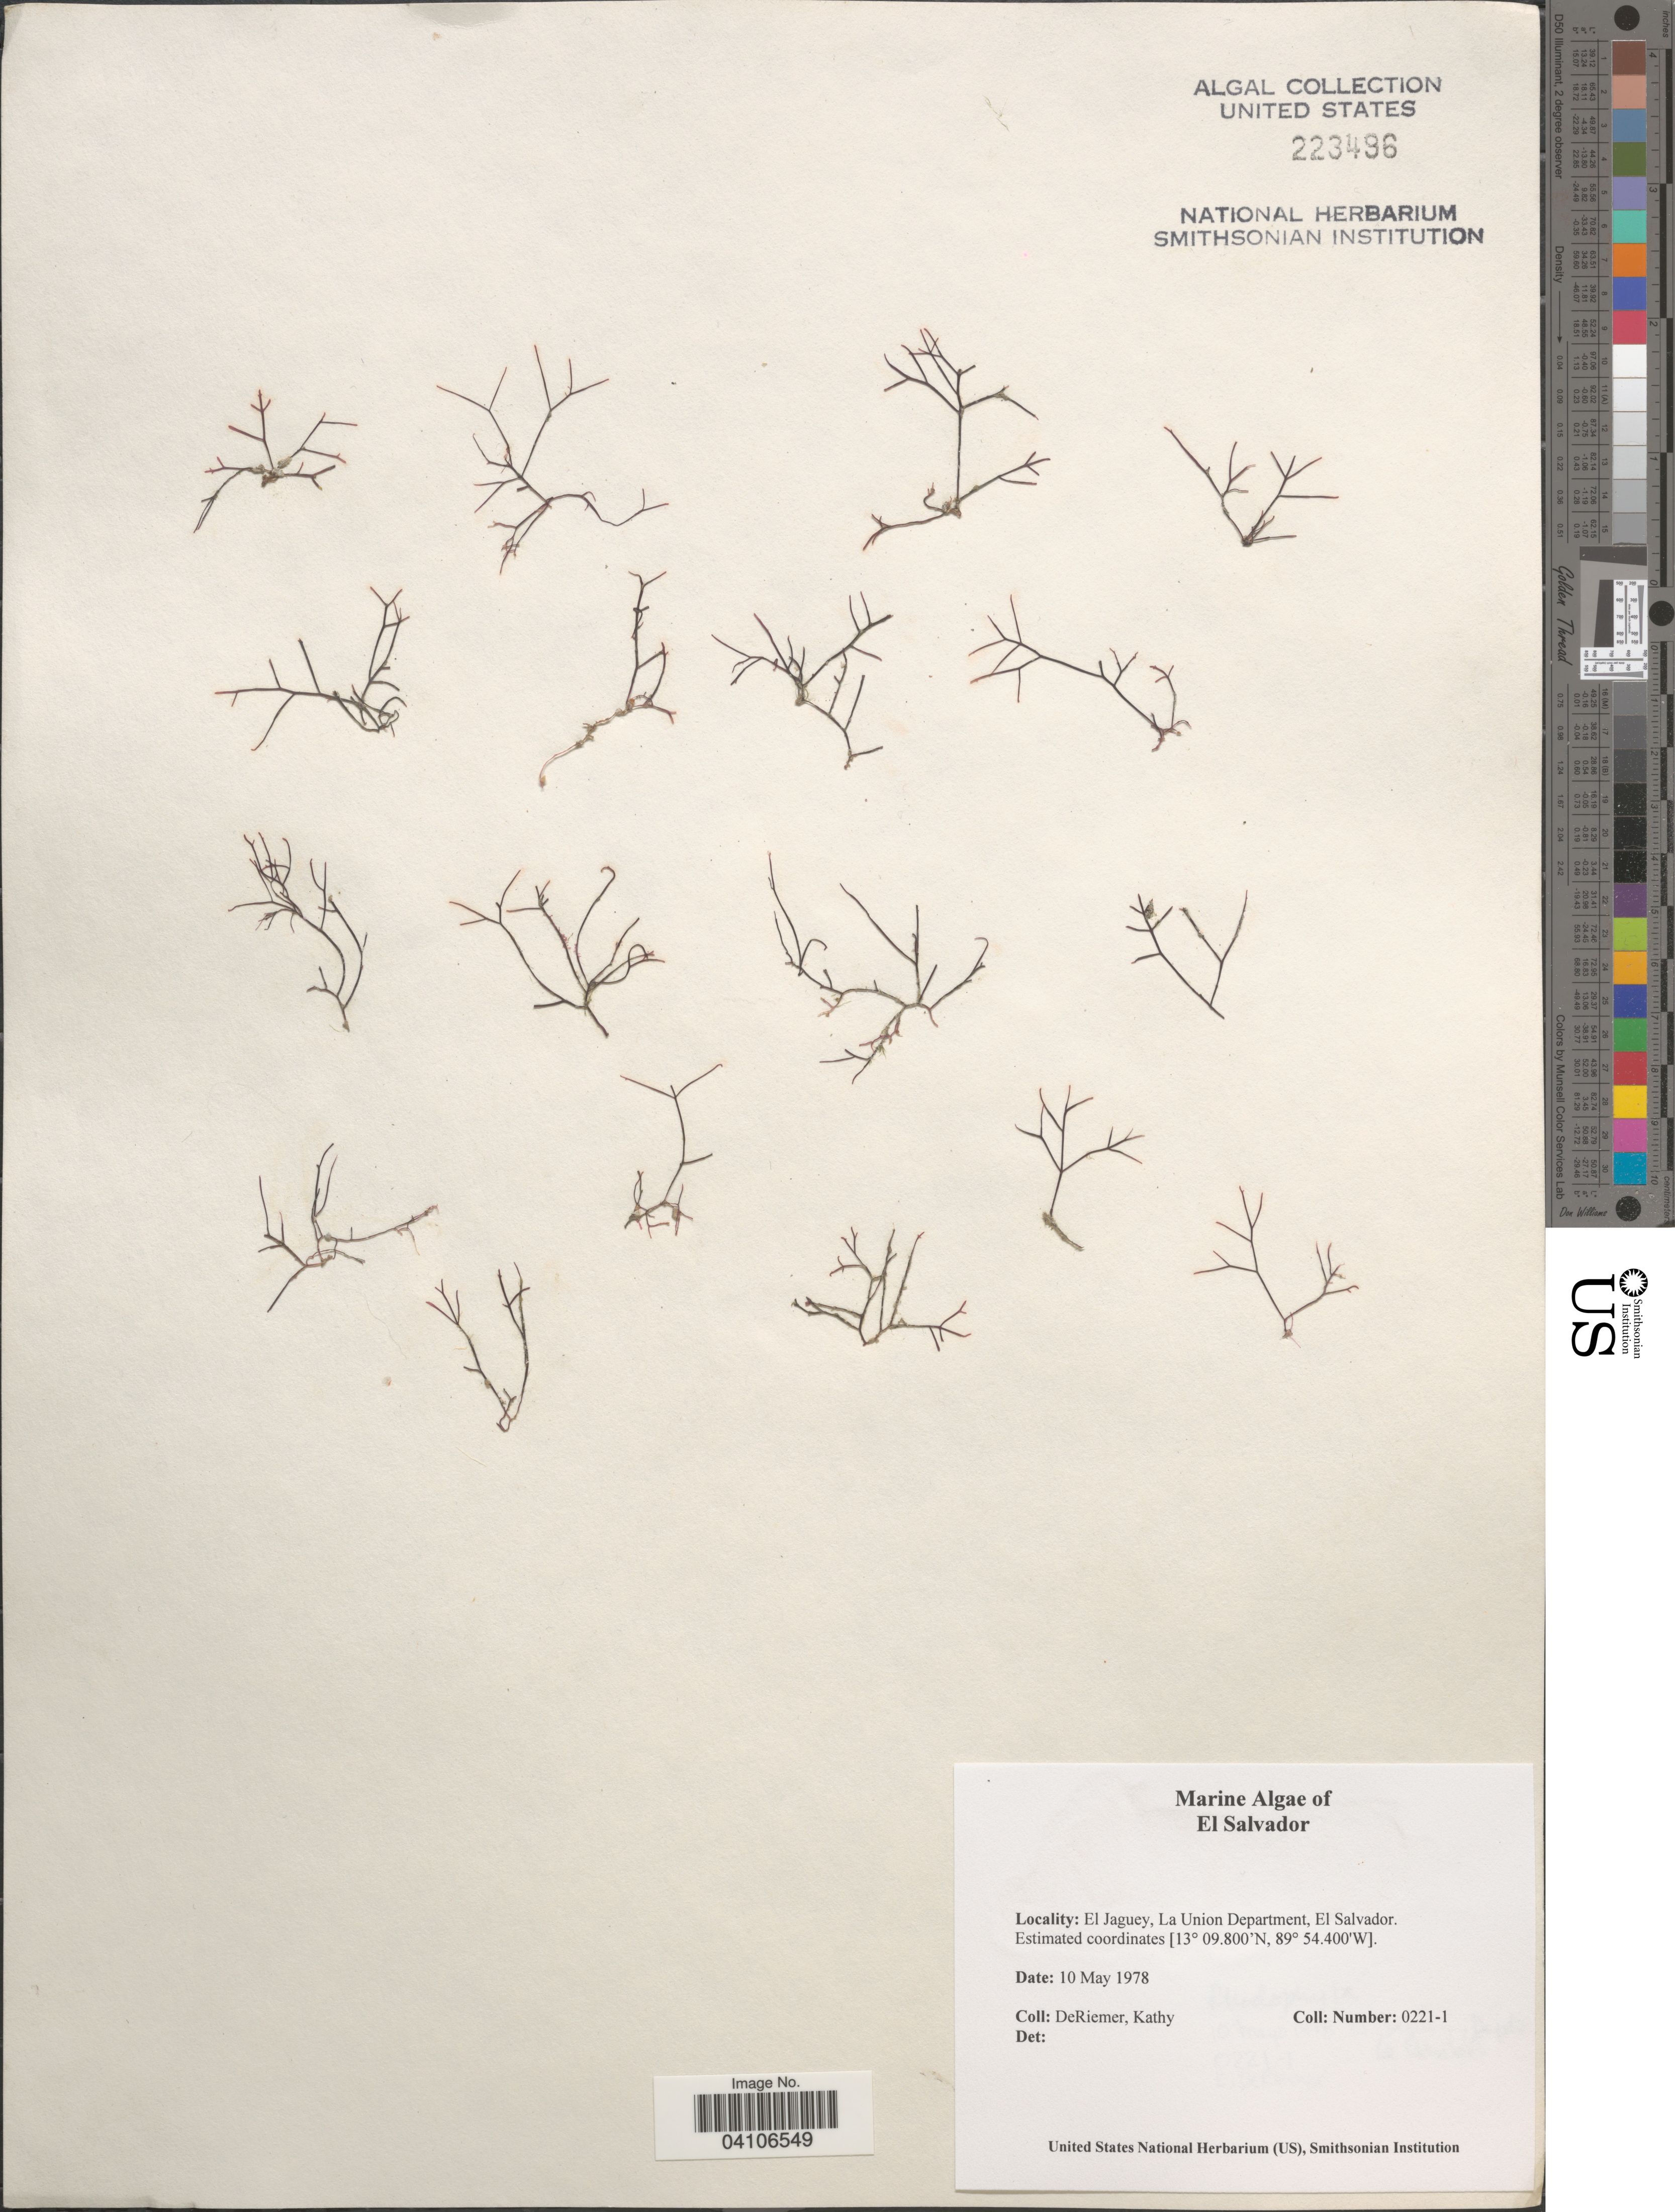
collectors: K. DeRiemer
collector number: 0221-1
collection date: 1978-05-10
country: El Salvador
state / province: La Union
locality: El Jaguey, La Union Department.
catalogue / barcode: US 223496